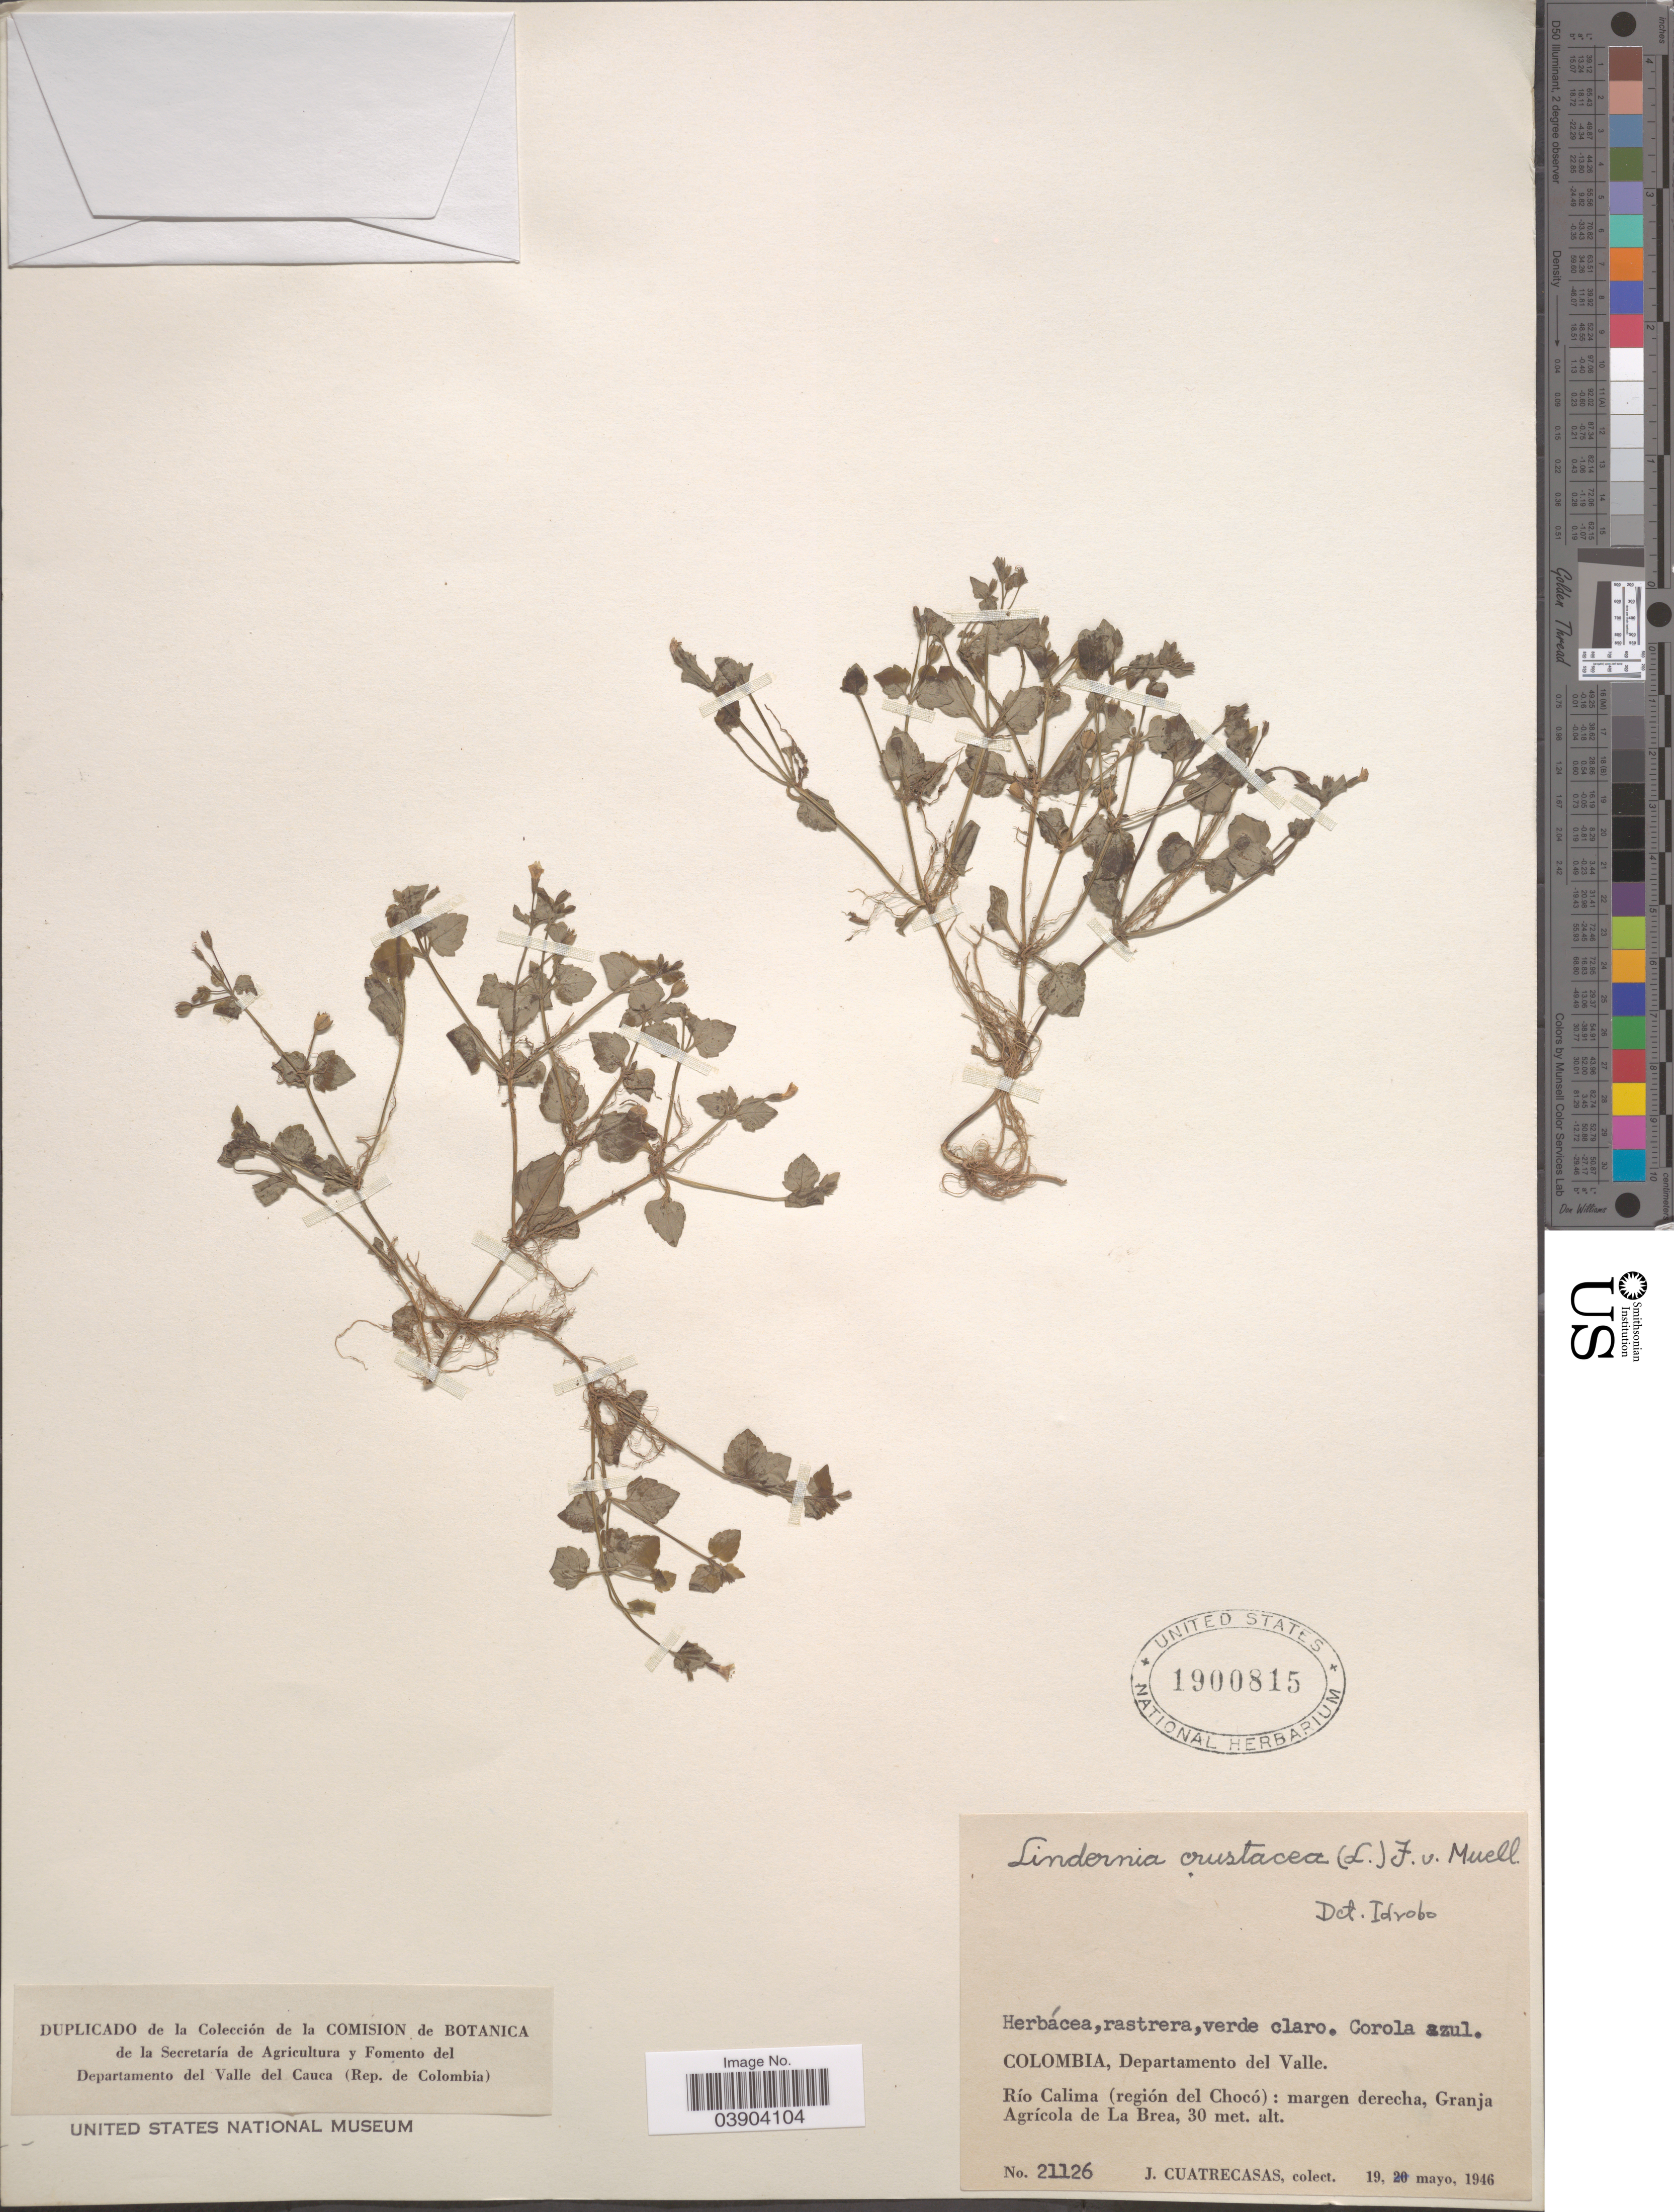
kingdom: Plantae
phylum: Tracheophyta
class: Magnoliopsida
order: Lamiales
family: Linderniaceae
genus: Lindernia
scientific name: Lindernia crustacea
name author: (L.) F. Muell.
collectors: J. Cuatrecasas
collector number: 21126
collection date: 1946-05-19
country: Colombia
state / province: Valle del Cauca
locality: Departamento del Valle. Río Calima (región del Chocó): margen derecha, Granja Agrícola de La Brea.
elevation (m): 30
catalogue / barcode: US 1900815